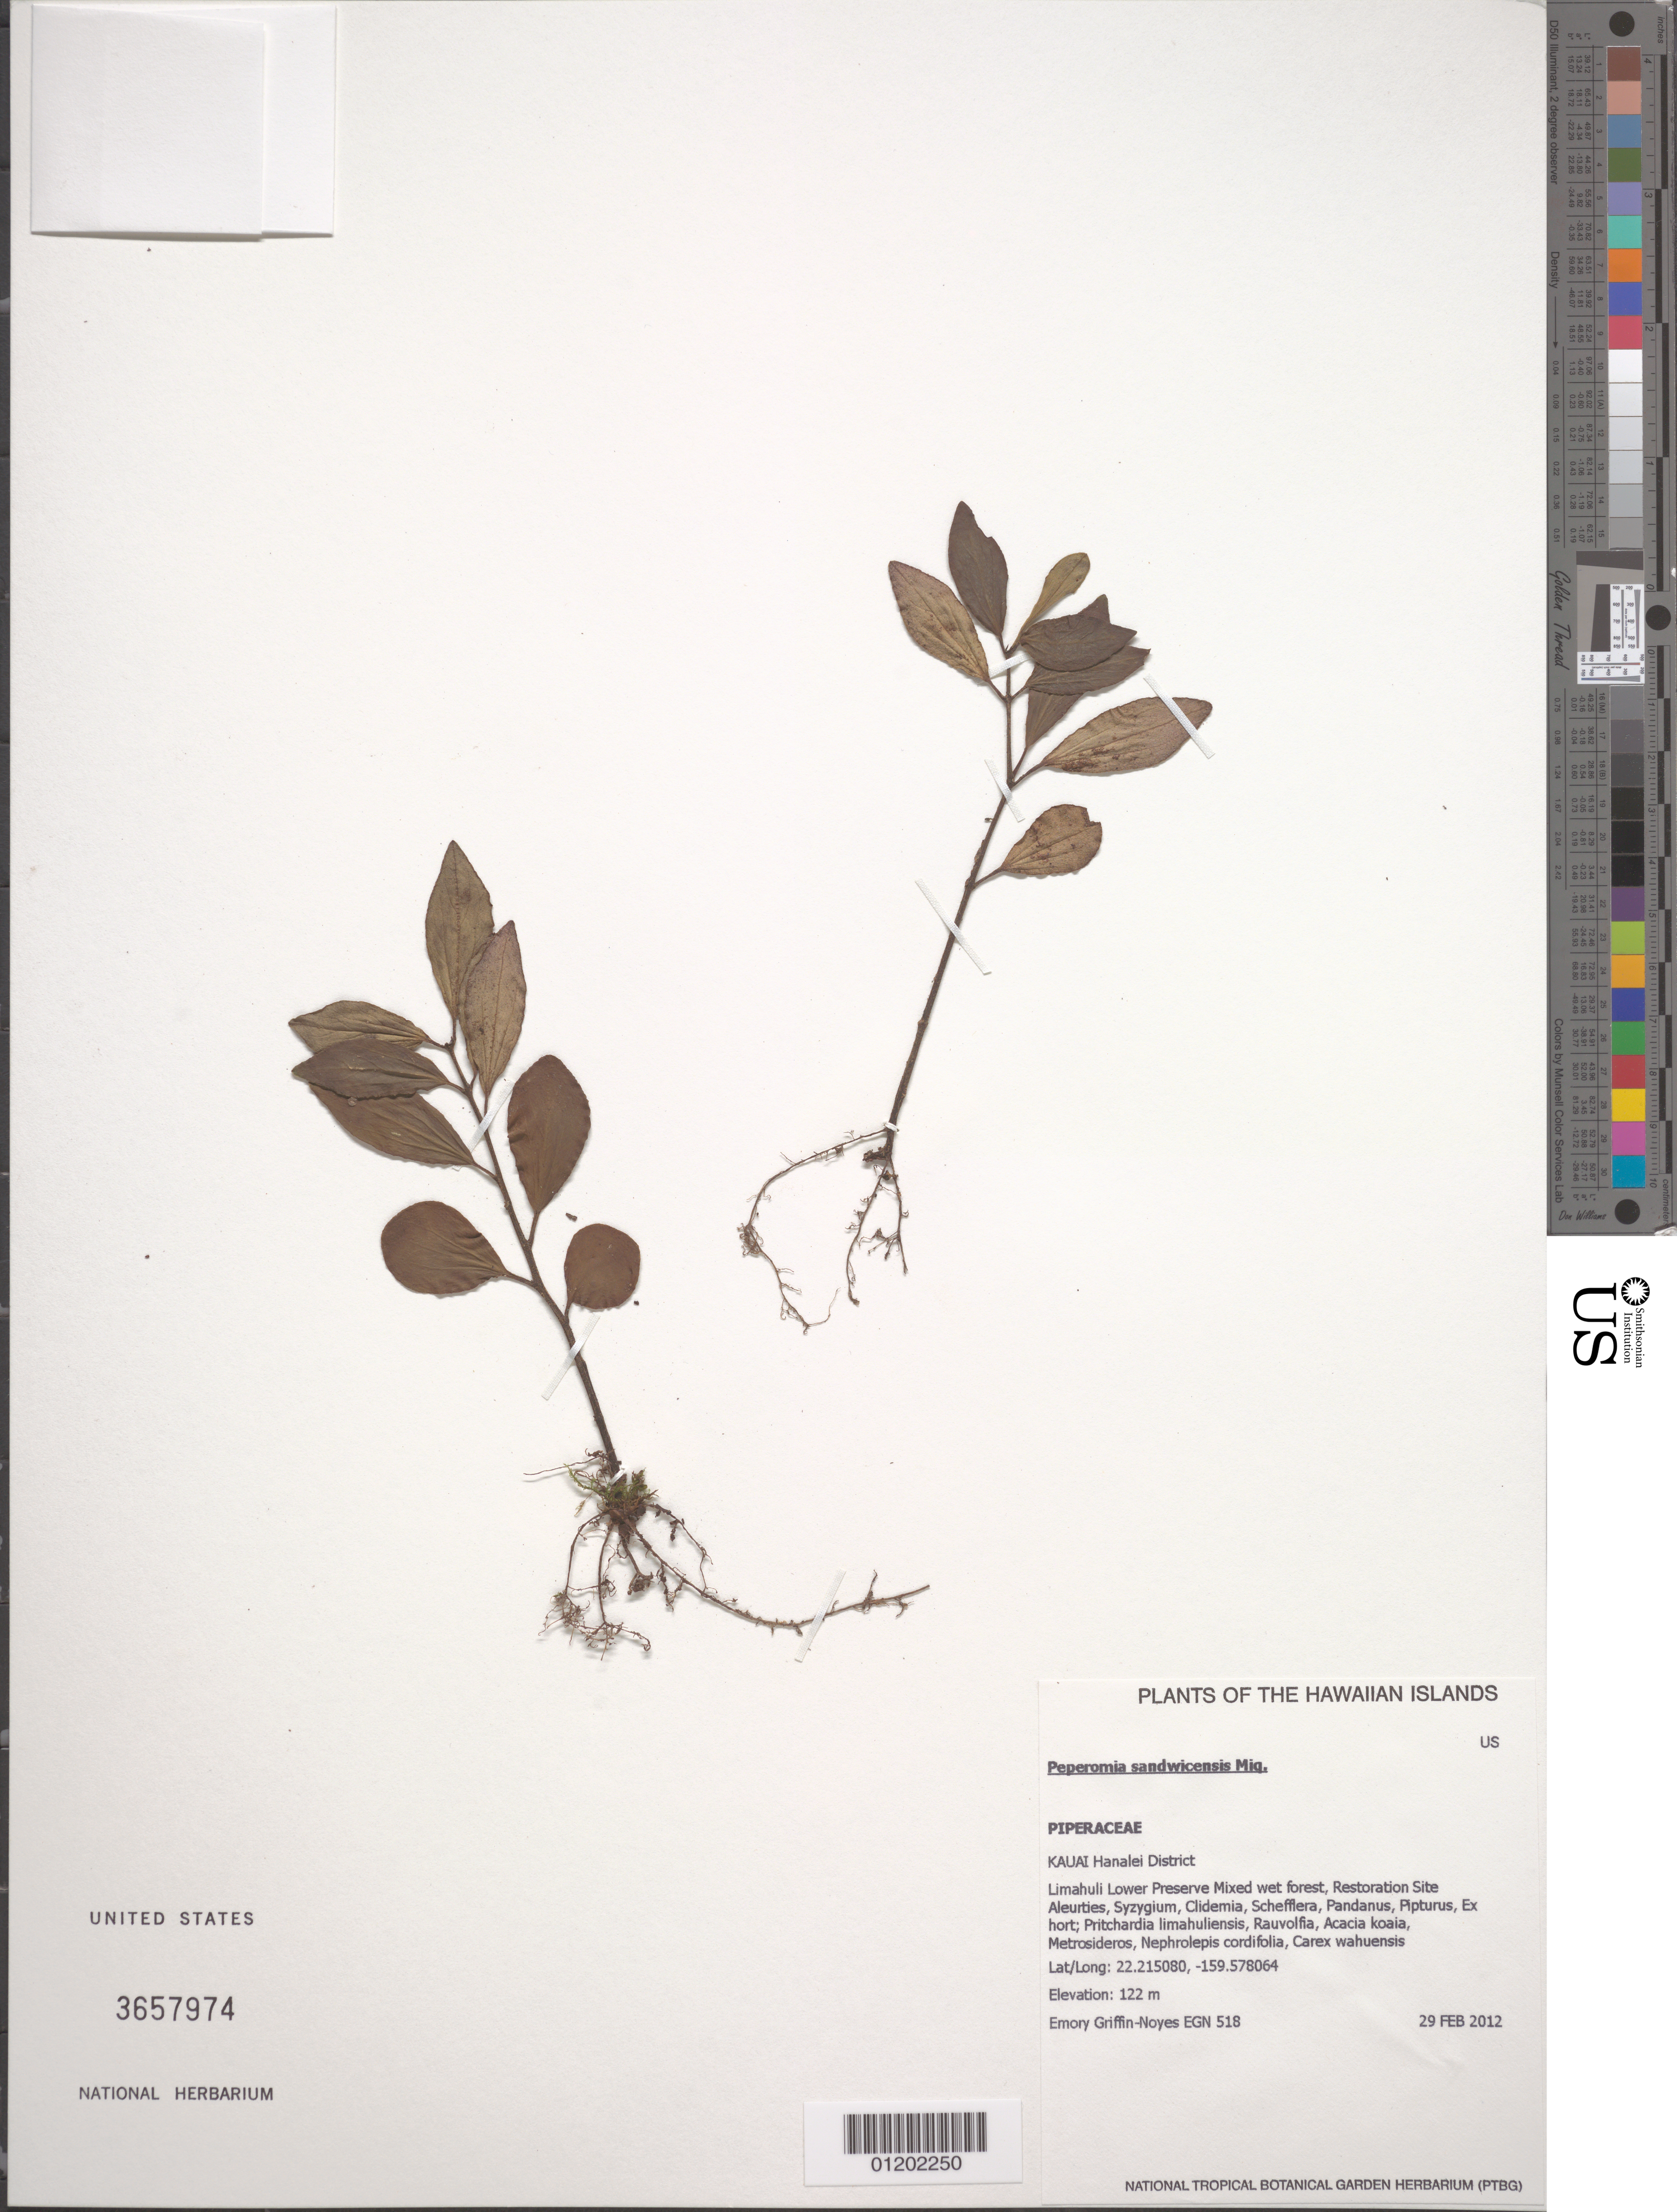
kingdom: Plantae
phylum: Tracheophyta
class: Magnoliopsida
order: Piperales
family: Piperaceae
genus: Peperomia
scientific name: Peperomia sandwicensis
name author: Miq.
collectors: E. Griffin-Noyes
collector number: EGN 518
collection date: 2012-02-29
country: United States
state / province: Hawaii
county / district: Kauai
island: Kaua'i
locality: Hanalei District, Limahuli Lower Preserve, restoration site.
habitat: Mixed wet forest.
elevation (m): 122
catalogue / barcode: US 3657974